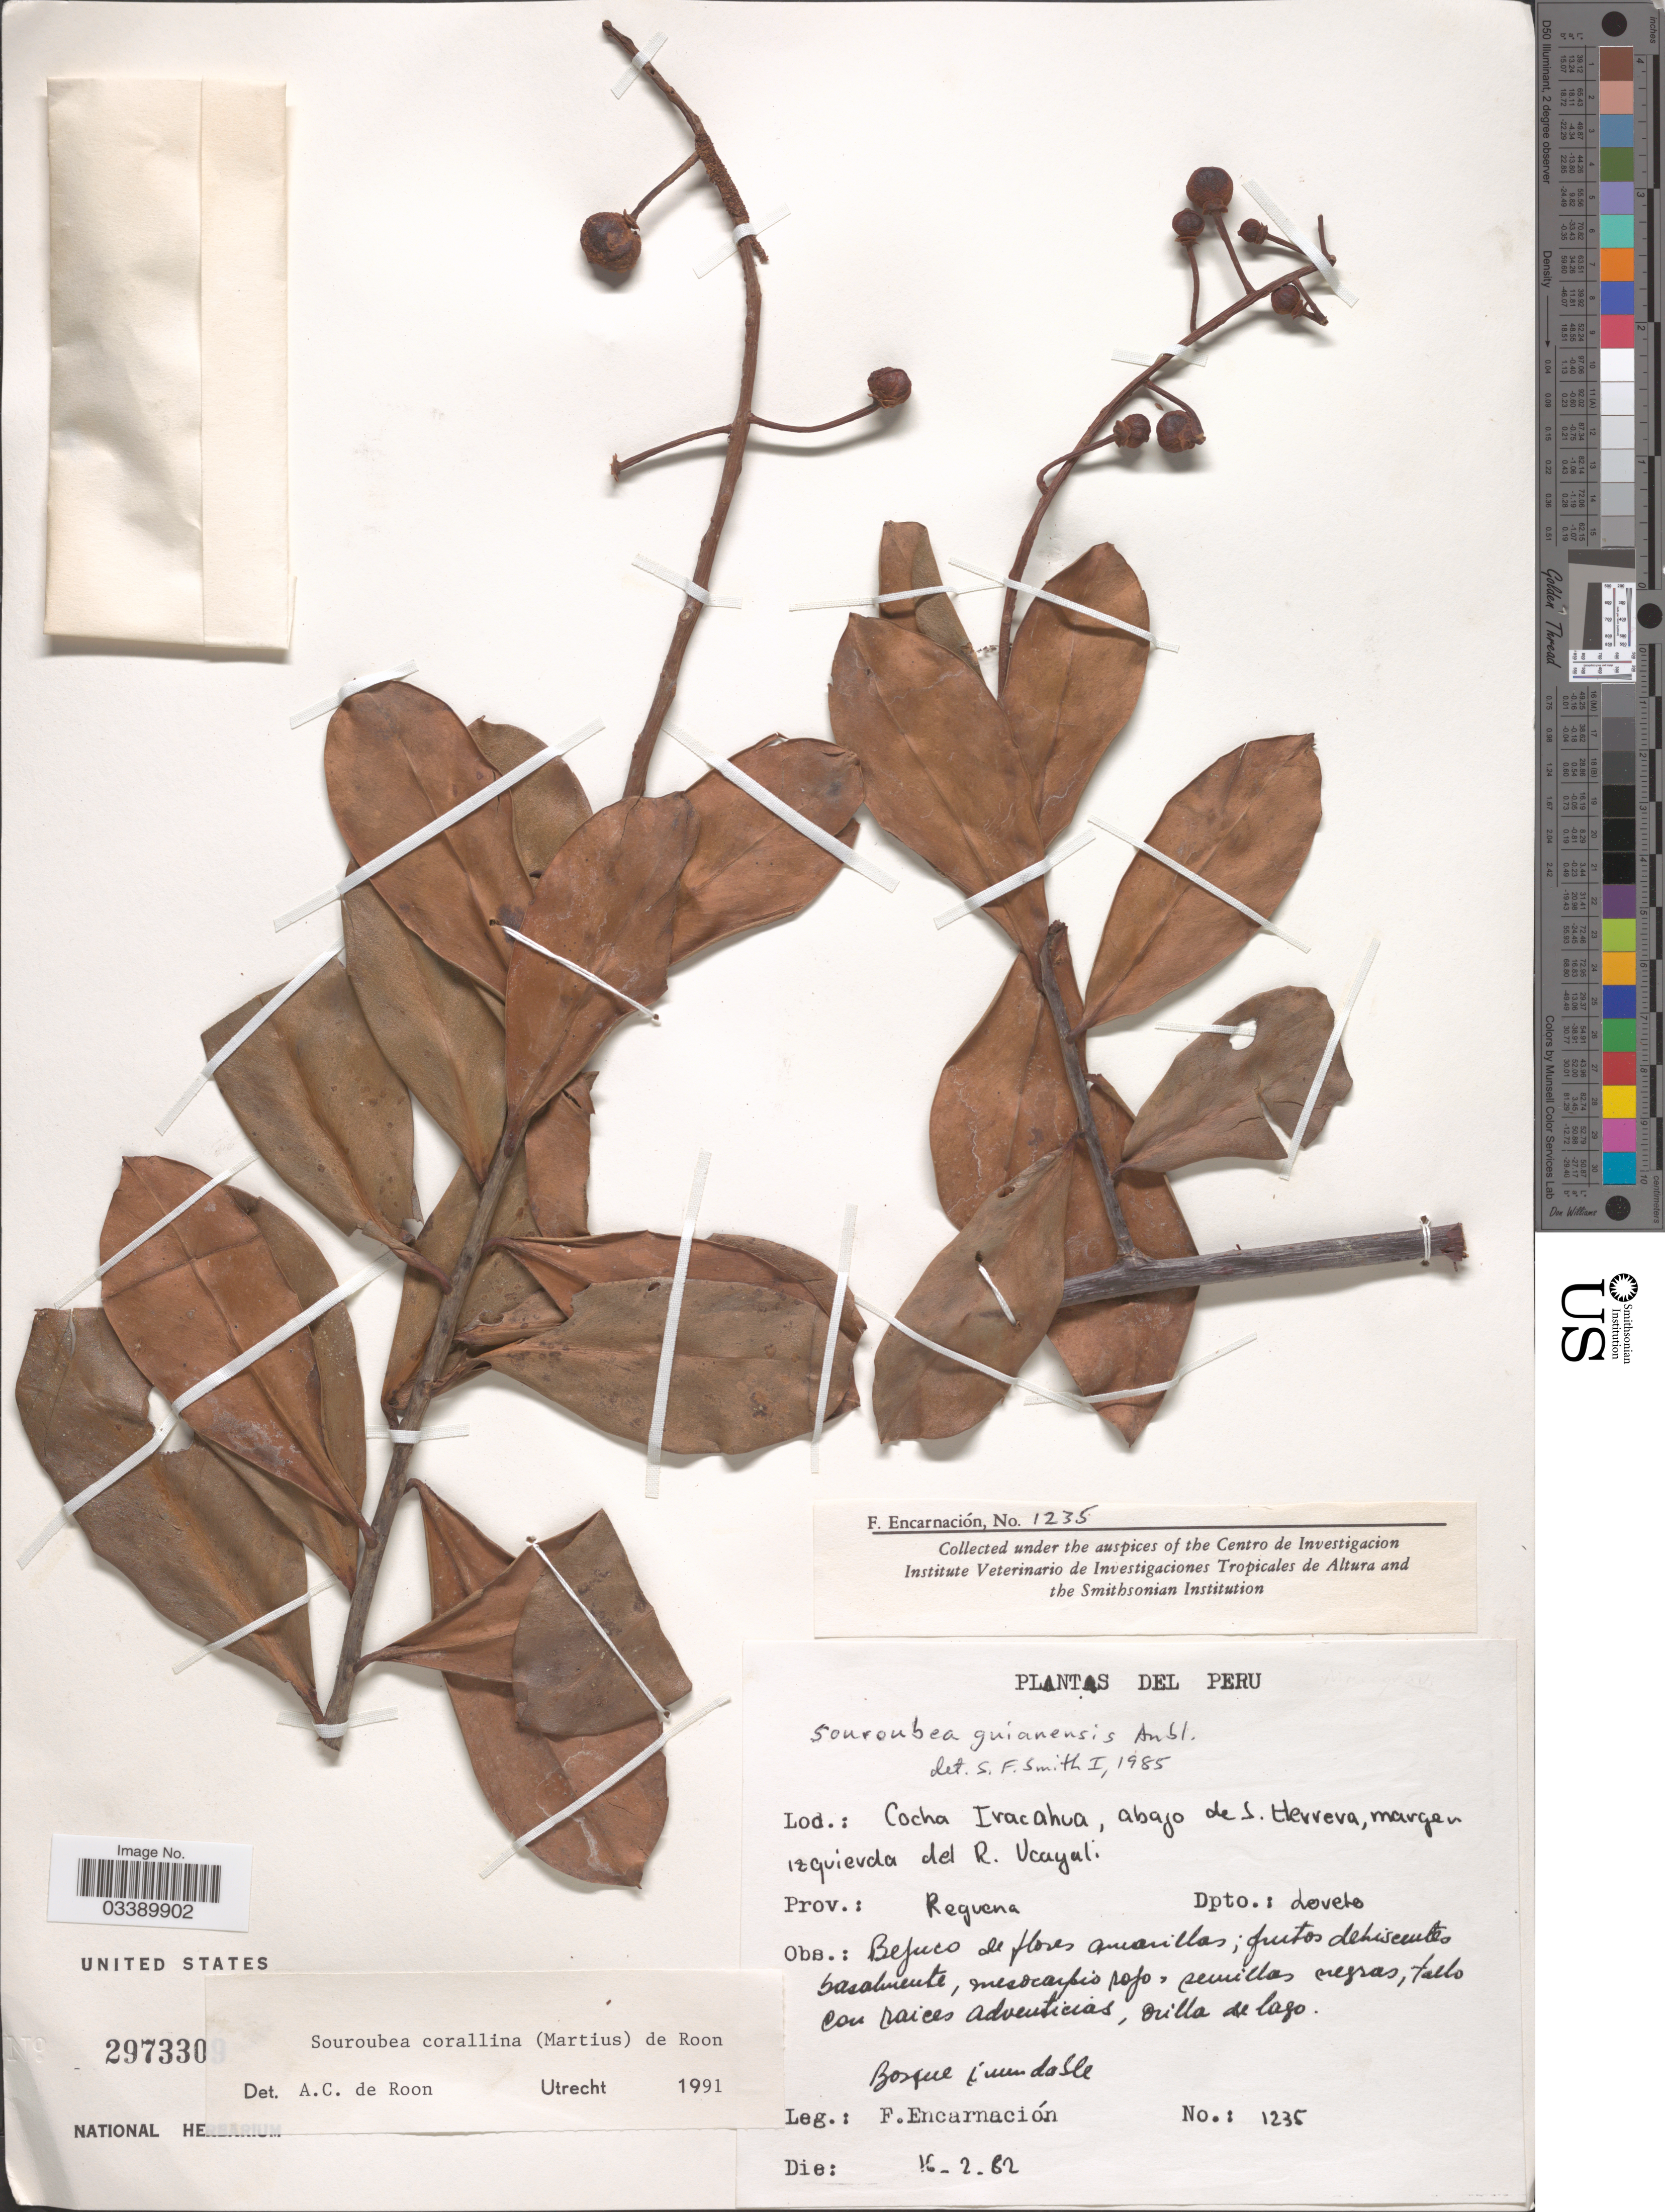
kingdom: Plantae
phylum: Tracheophyta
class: Magnoliopsida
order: Ericales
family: Marcgraviaceae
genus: Souroubea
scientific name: Souroubea corallina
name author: (Mart.) de Roon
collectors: F. Encarnación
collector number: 1235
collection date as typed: Transcribed d/m/y: 16/2/82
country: Peru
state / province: Loreto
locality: Cocha Iracahua, abajo de S. Herrera, margen izquierda del R. Ucayali. Prov.: Reguena Dpto.: Loreto.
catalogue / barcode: US 2973309